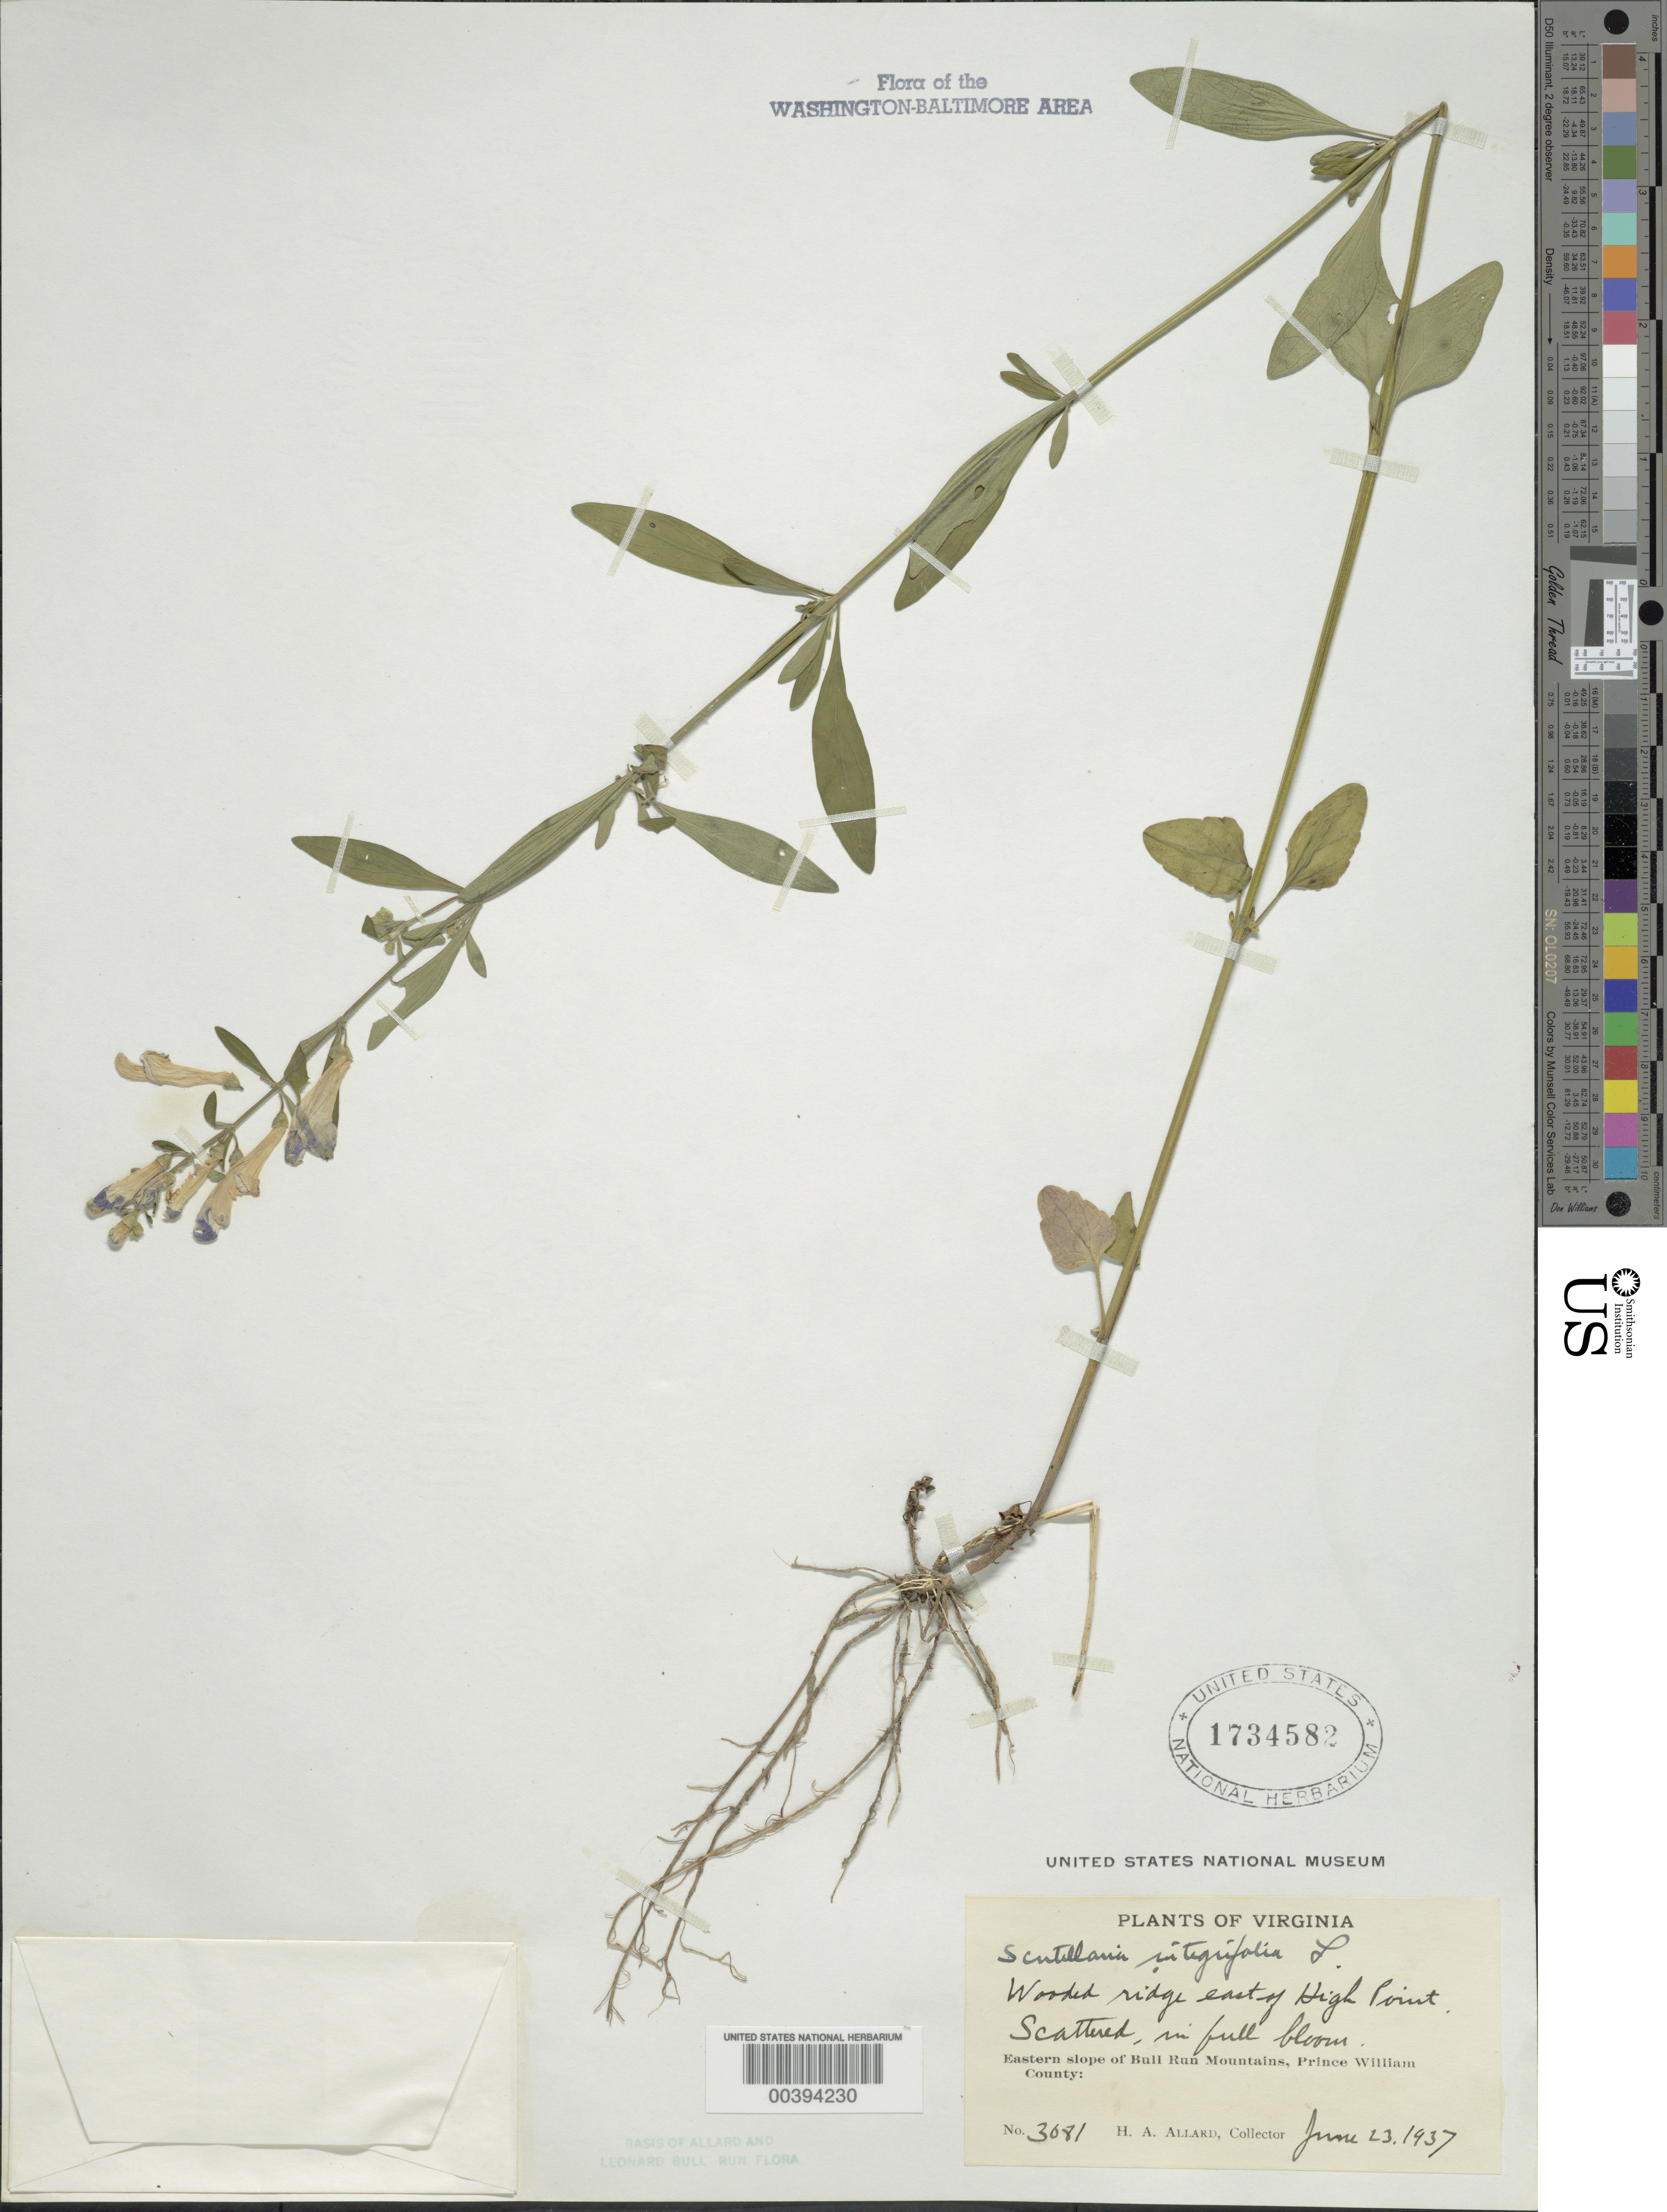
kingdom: Plantae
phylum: Tracheophyta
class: Magnoliopsida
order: Lamiales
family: Lamiaceae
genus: Scutellaria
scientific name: Scutellaria integrifolia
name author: L.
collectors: H. A. Allard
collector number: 3081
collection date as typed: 23 Jun 1937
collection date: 1937-06-23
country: United States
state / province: Virginia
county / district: Prince William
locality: East of High Point, eastern slope of Bull Run Mts.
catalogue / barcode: US 1734582